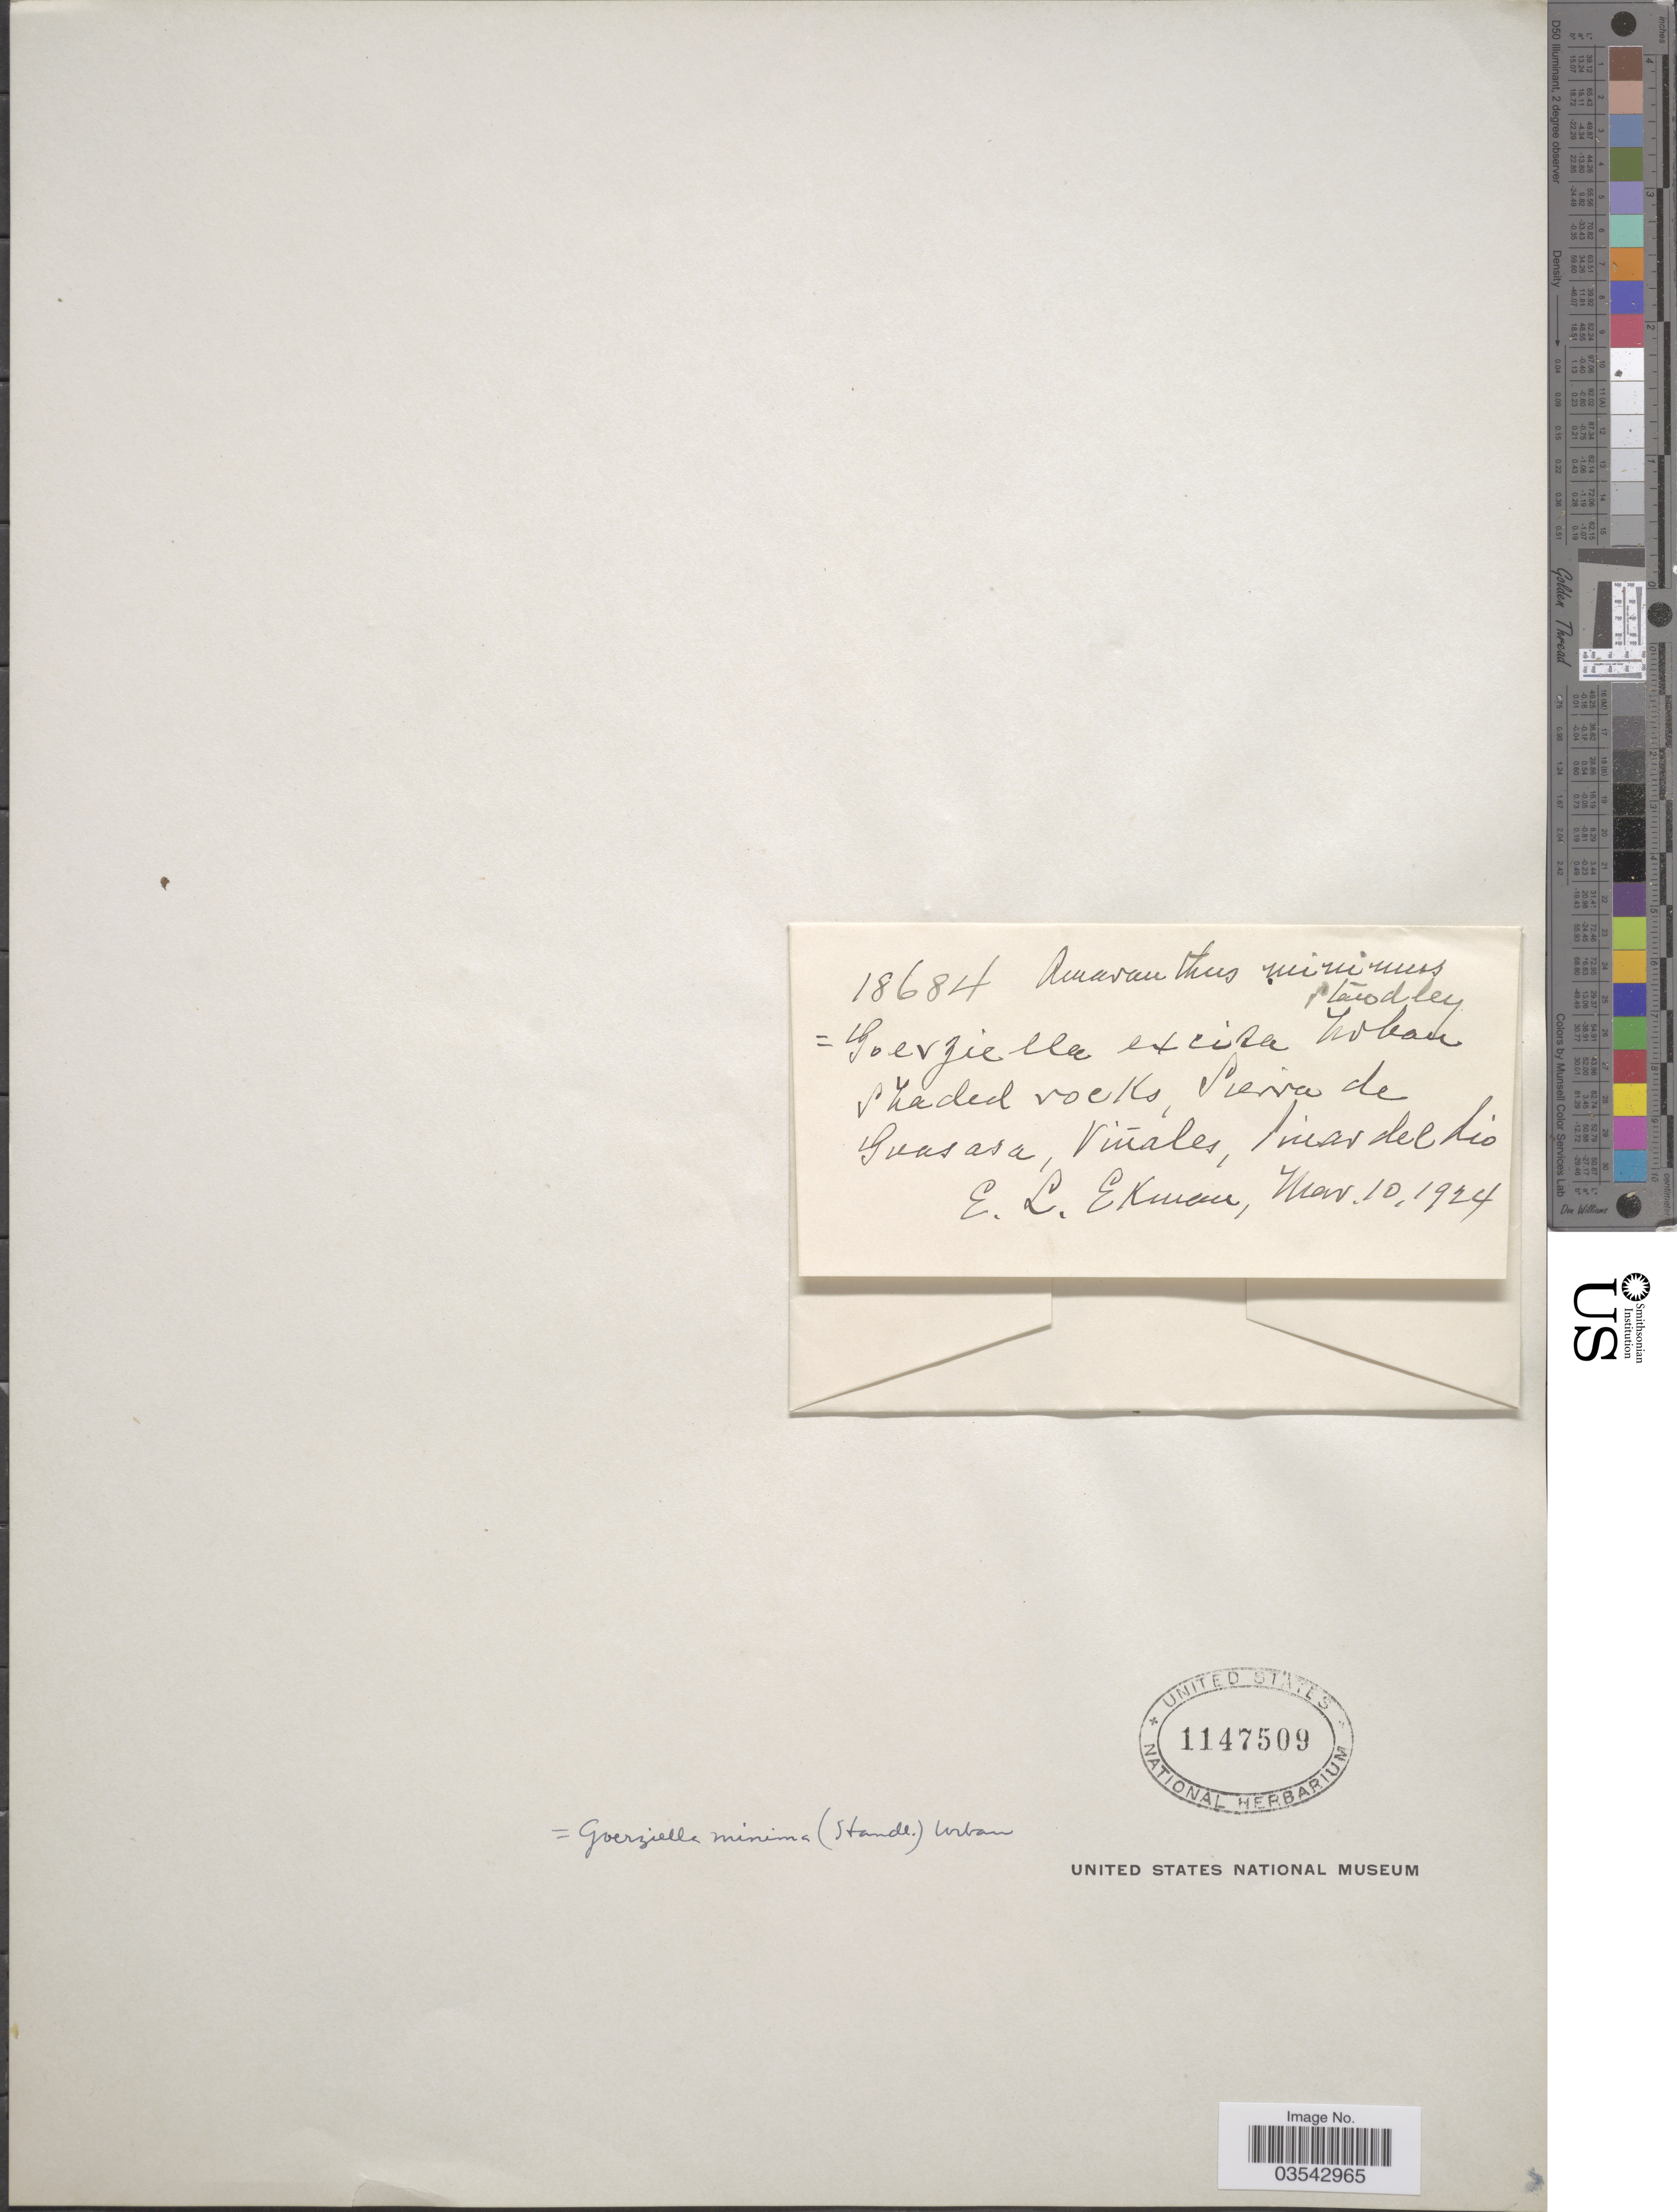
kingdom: Plantae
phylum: Tracheophyta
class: Magnoliopsida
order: Caryophyllales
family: Amaranthaceae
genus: Amaranthus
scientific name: Amaranthus minimus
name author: Standl.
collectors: E. L. Ekman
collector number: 18684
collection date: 1924-03-10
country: Cuba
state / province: Pinar del Río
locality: Sierra de Guasasa, Vinales, Pinar del Rio.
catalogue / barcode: US 1147509